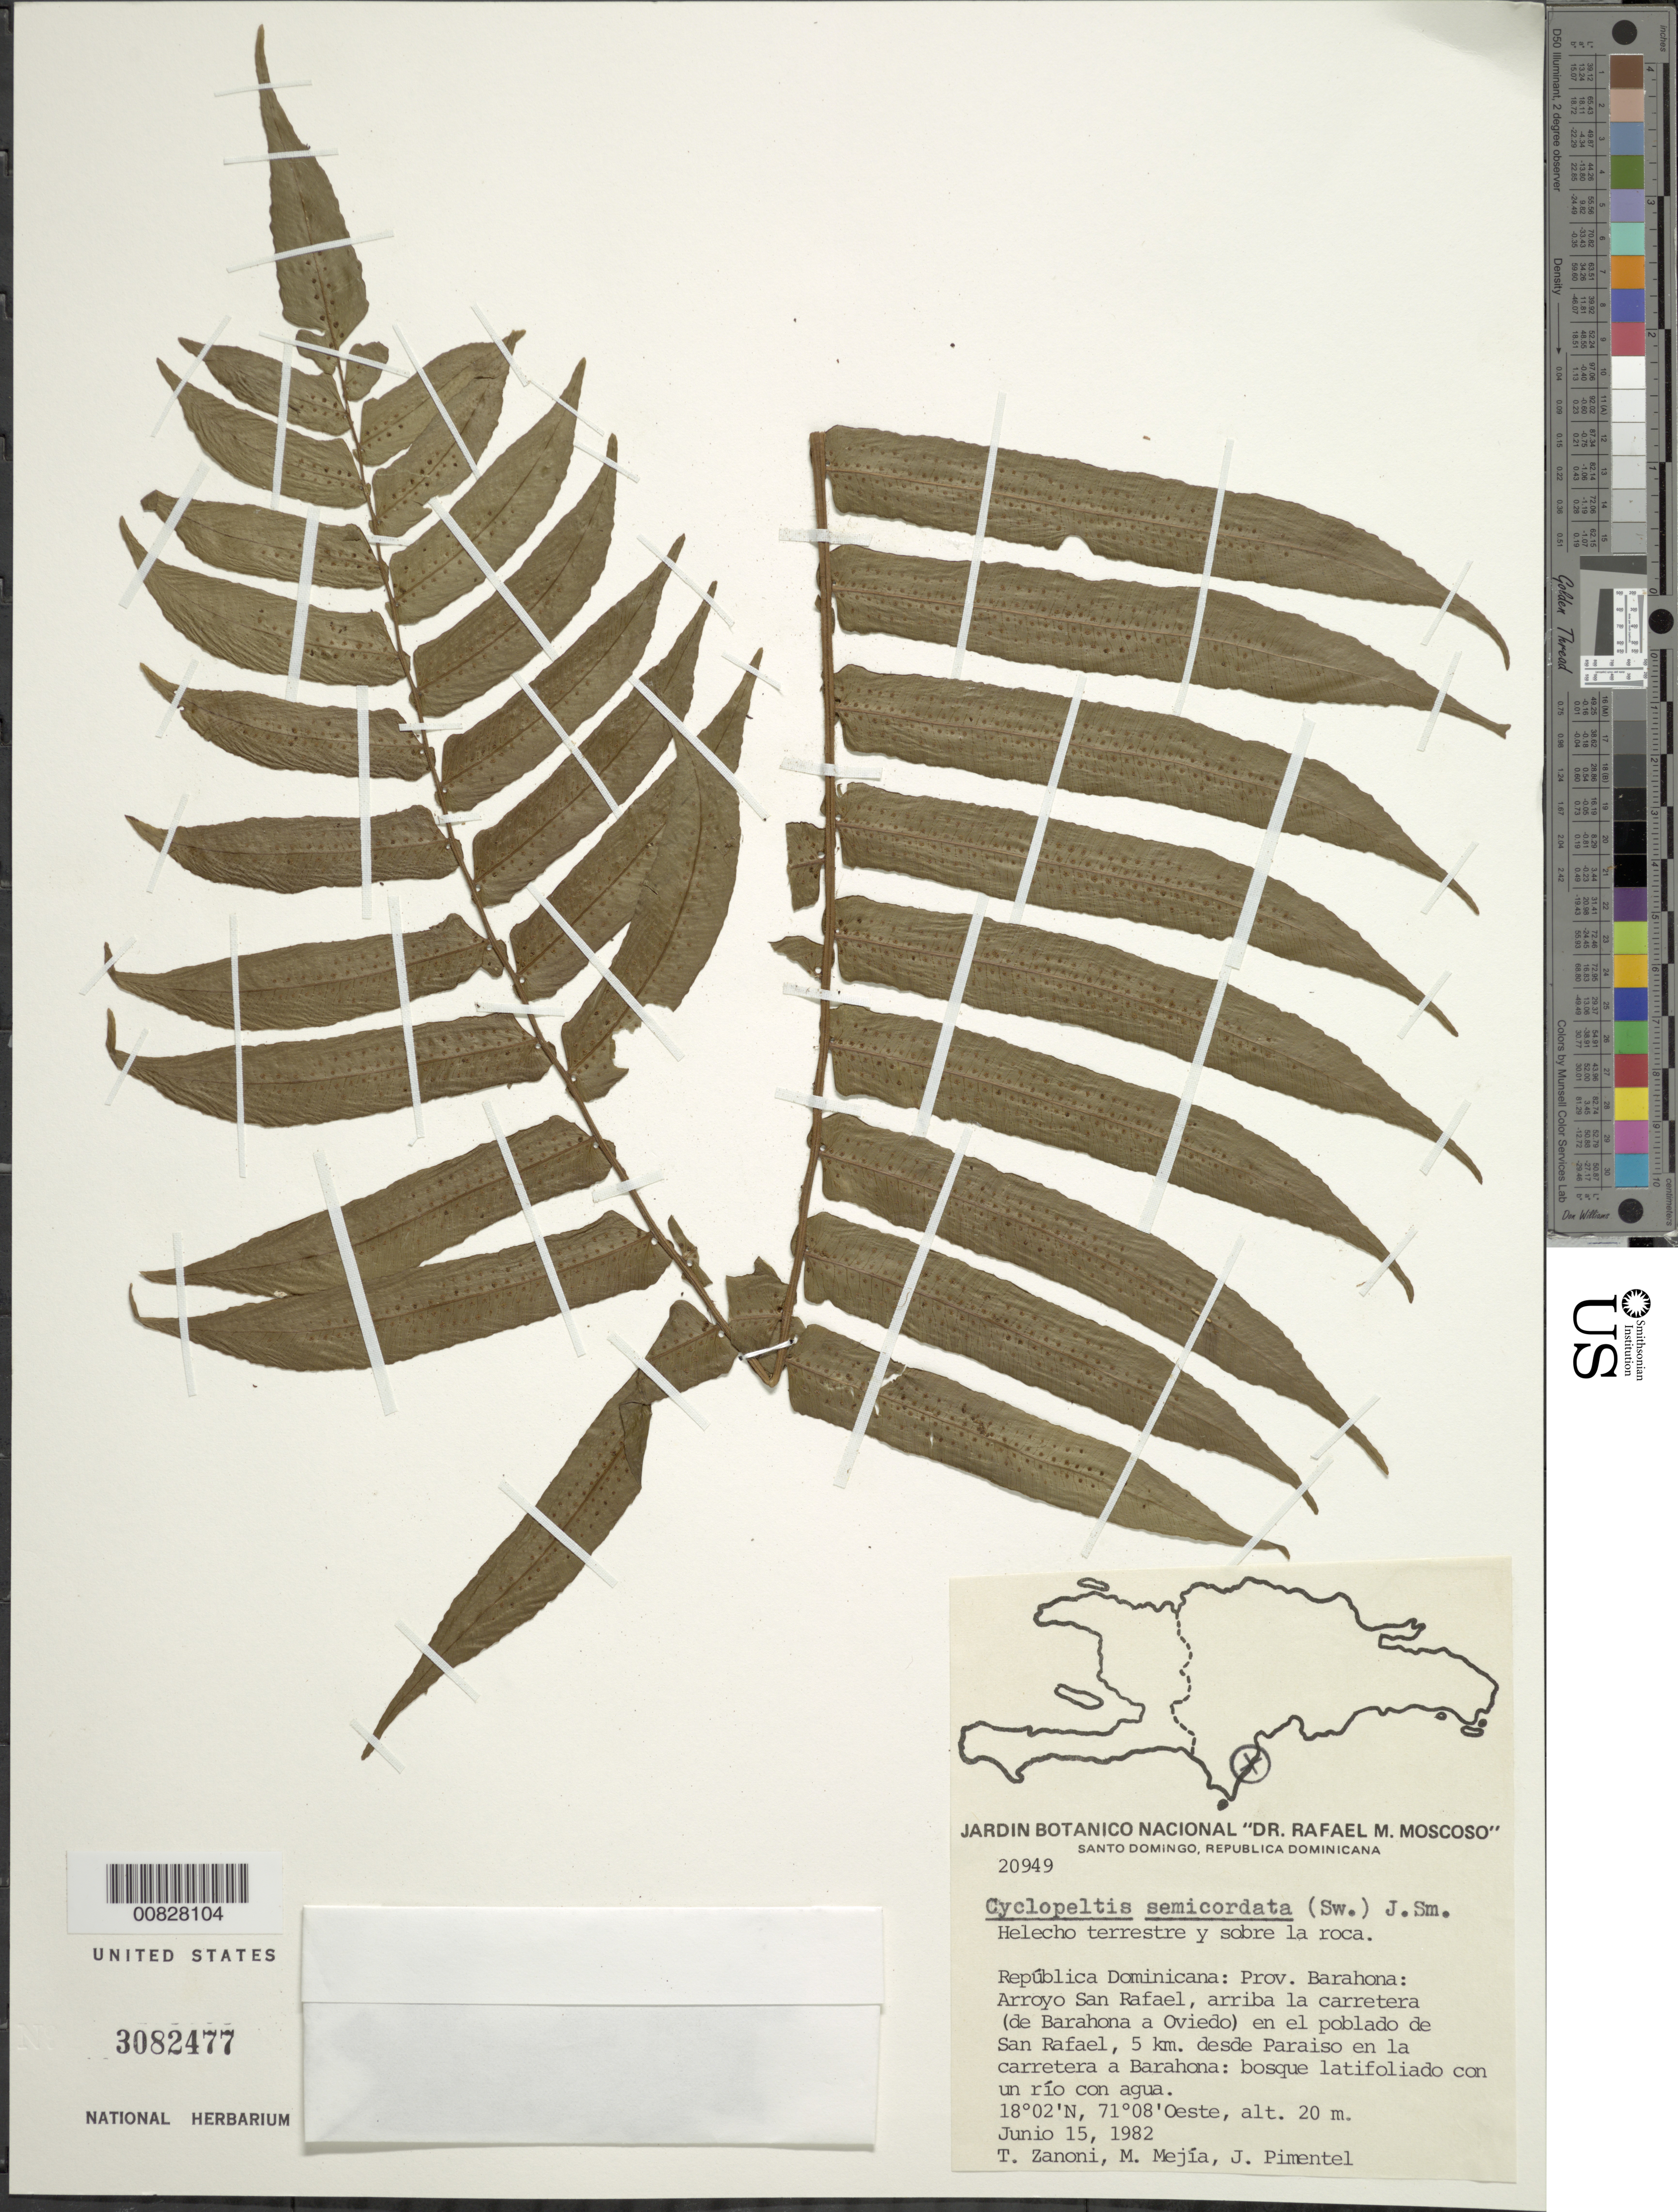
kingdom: Plantae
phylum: Tracheophyta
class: Polypodiopsida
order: Polypodiales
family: Lomariopsidaceae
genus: Cyclopeltis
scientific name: Cyclopeltis semicordata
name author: (Sw.) J. Sm.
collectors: T. A. Zanoni, M. Mejia & J. Pimentel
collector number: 20949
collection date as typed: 15 Jun 1982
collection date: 1982-06-15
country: Dominican Republic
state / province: Barahona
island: Hispaniola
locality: Arroyo San Rafael, carretera (de Barahona a Oviedo) en el poblado de San Rafael, 5 km desde Pariaso en la carretera a Barahona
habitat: Bosque latifoliado con un río con agua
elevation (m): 20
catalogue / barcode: US 3082477